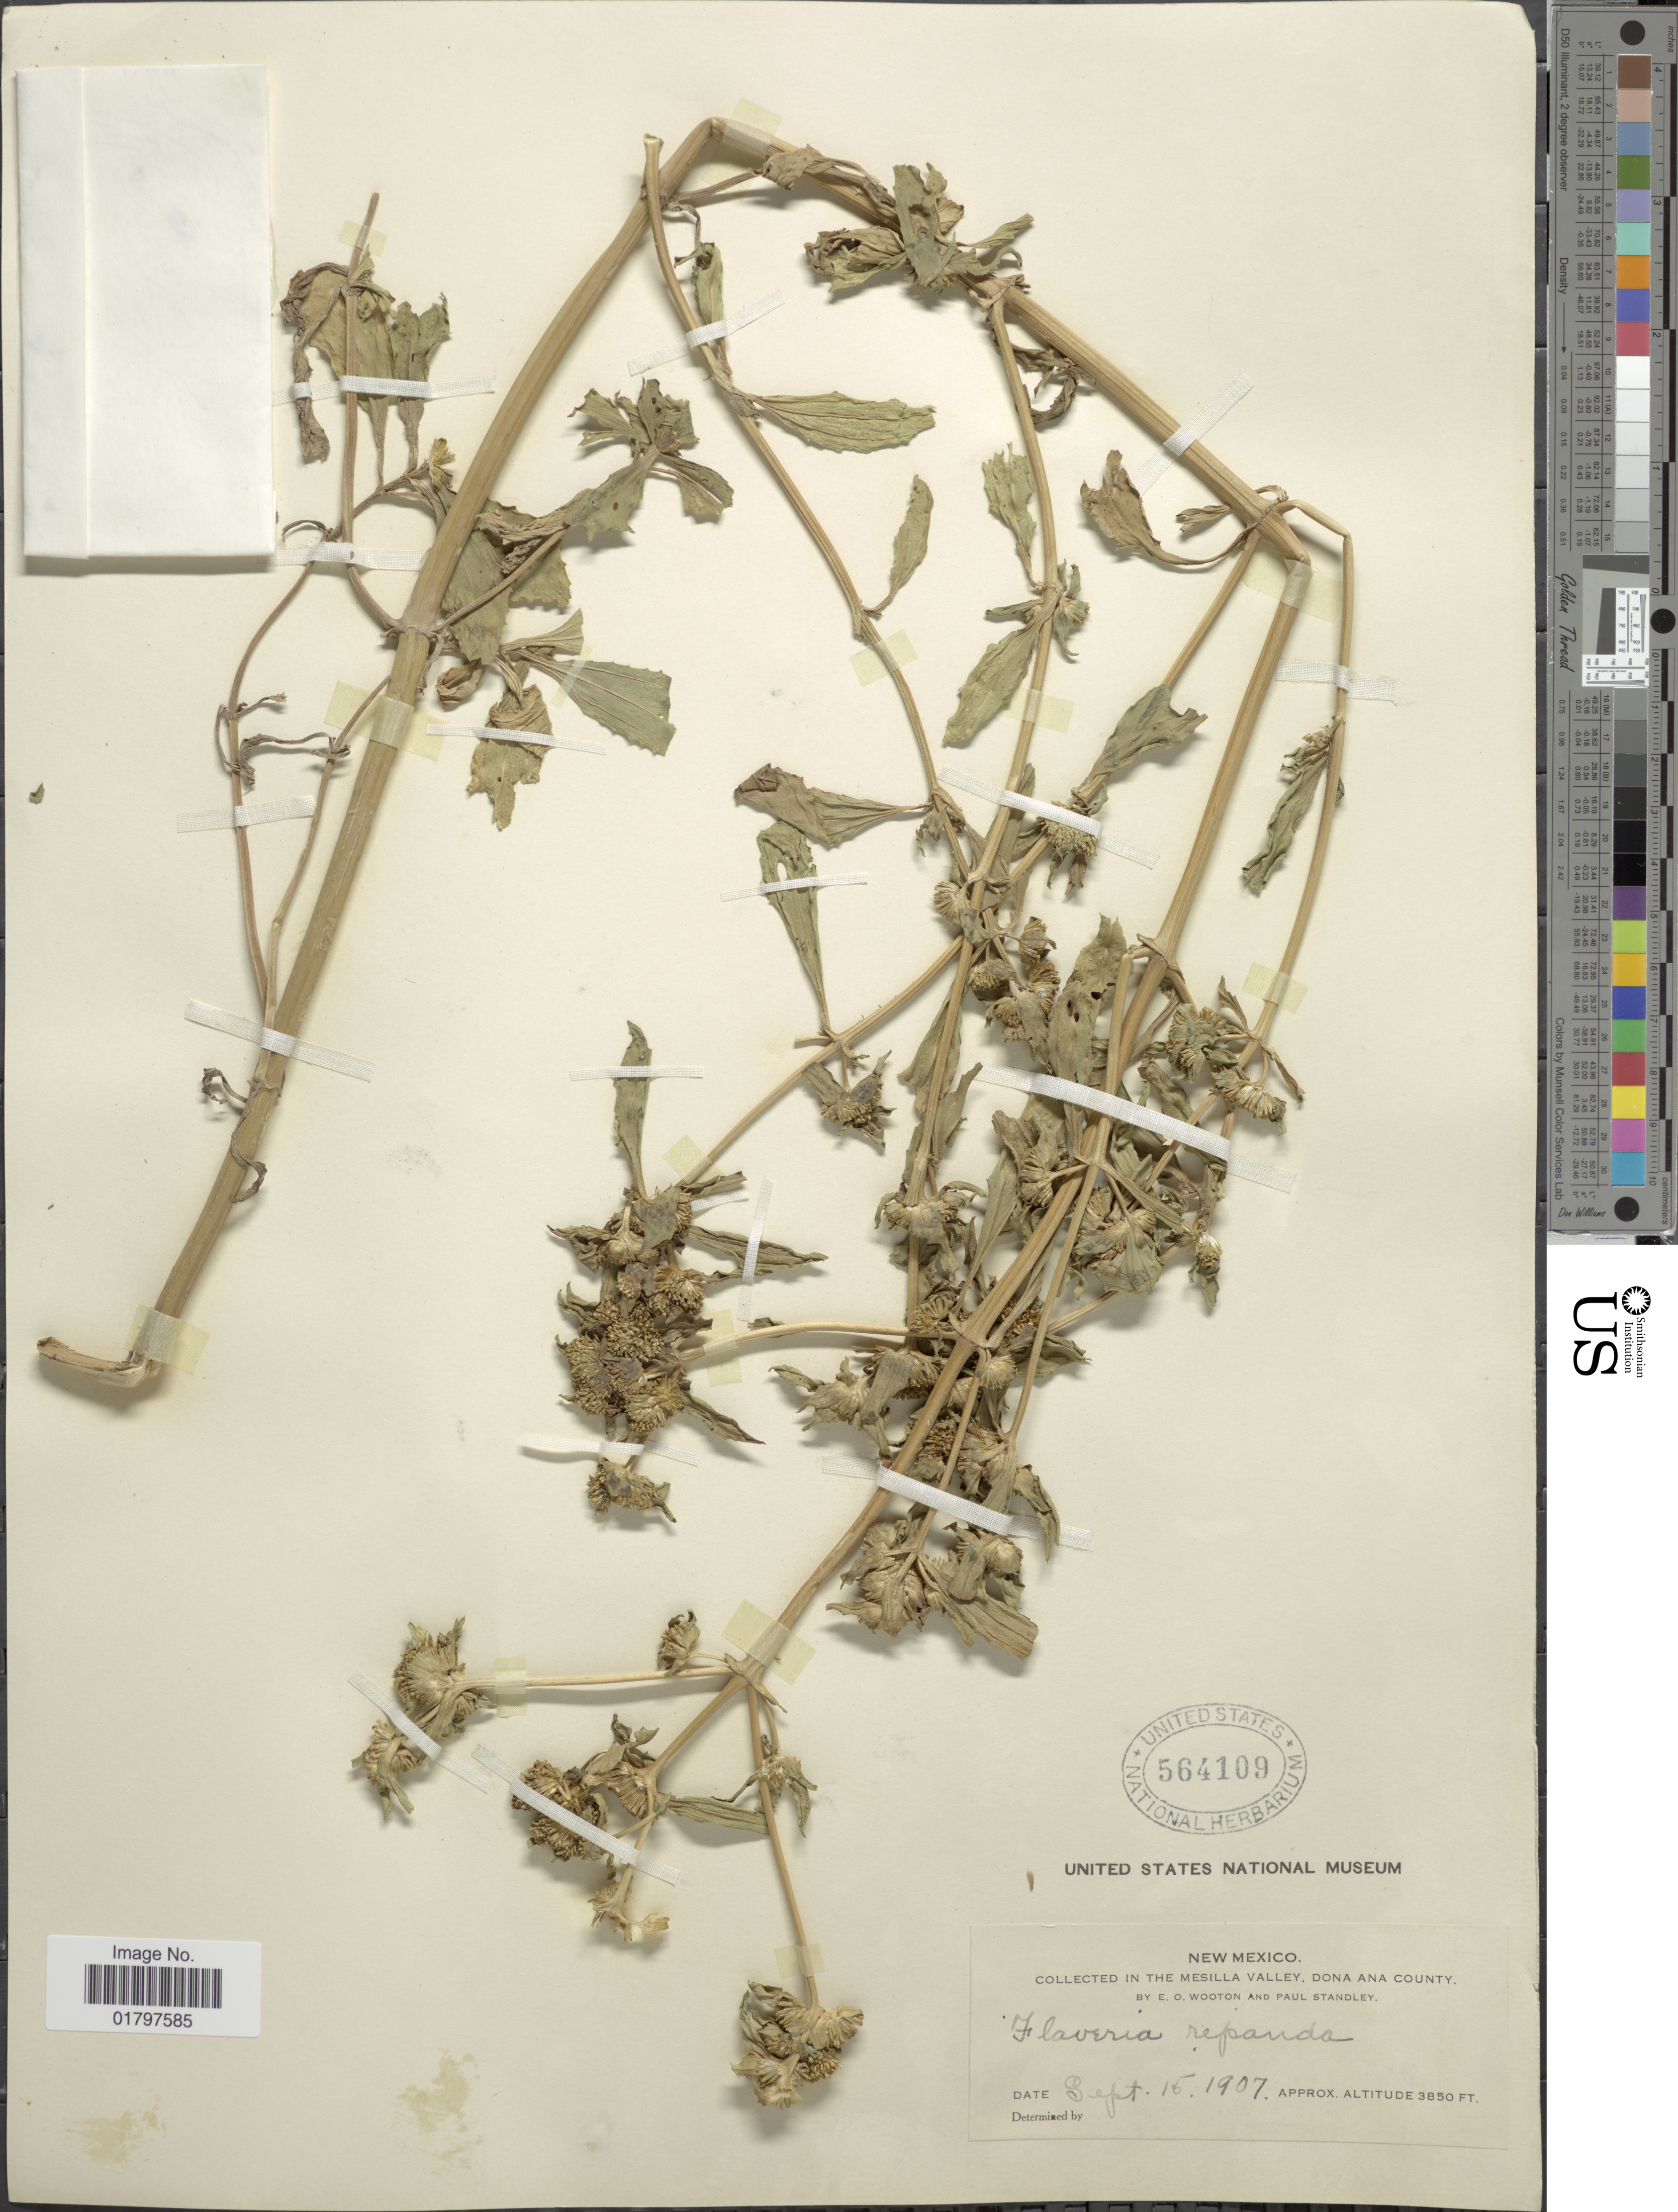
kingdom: Plantae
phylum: Tracheophyta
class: Magnoliopsida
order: Asterales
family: Asteraceae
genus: Flaveria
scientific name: Flaveria trinervia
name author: (Spreng.) C. Mohr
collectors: E. O. Wooton & P. C. Standley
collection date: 1907-09-15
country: United States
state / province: New Mexico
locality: In the Mesilla Valley, Dona Ana County.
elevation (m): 1173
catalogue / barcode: US 564109